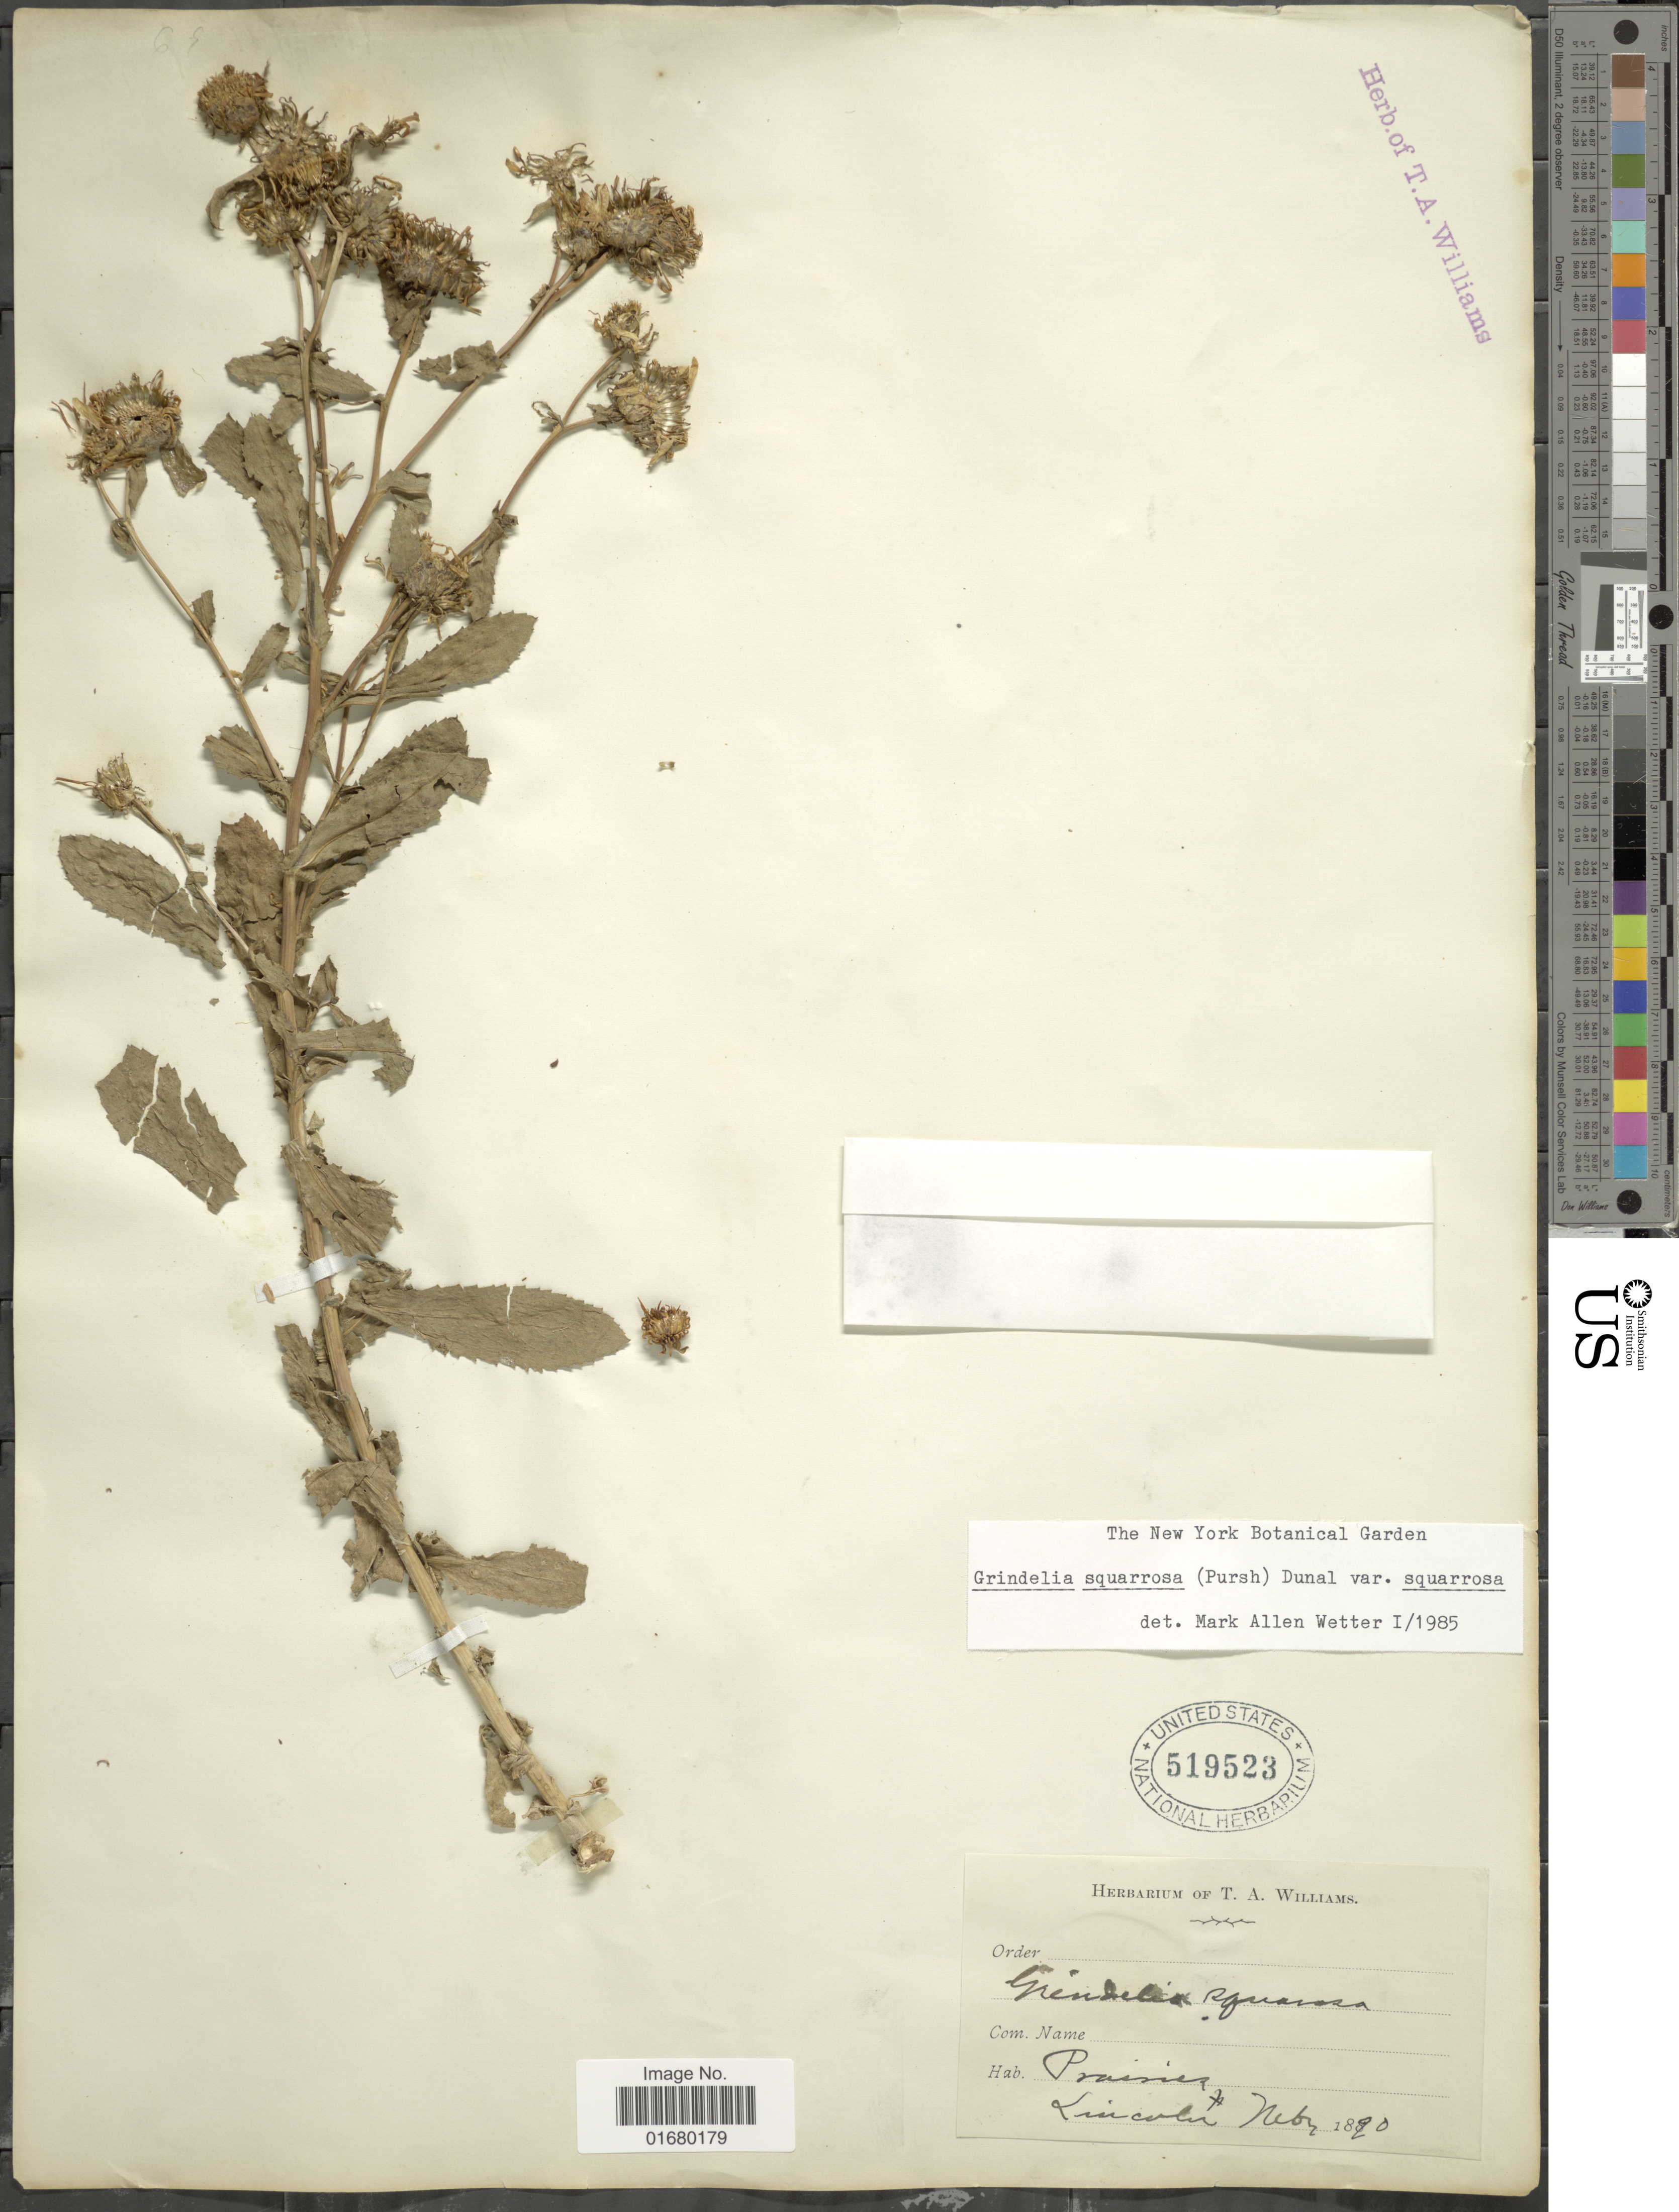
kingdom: Plantae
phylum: Tracheophyta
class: Magnoliopsida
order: Asterales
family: Asteraceae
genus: Grindelia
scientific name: Grindelia squarrosa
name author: (Pursh) Dunal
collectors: ex herb. Thos. A. Williams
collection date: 1890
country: United States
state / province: Nebraska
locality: Praisier, Lincoln.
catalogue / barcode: US 519523